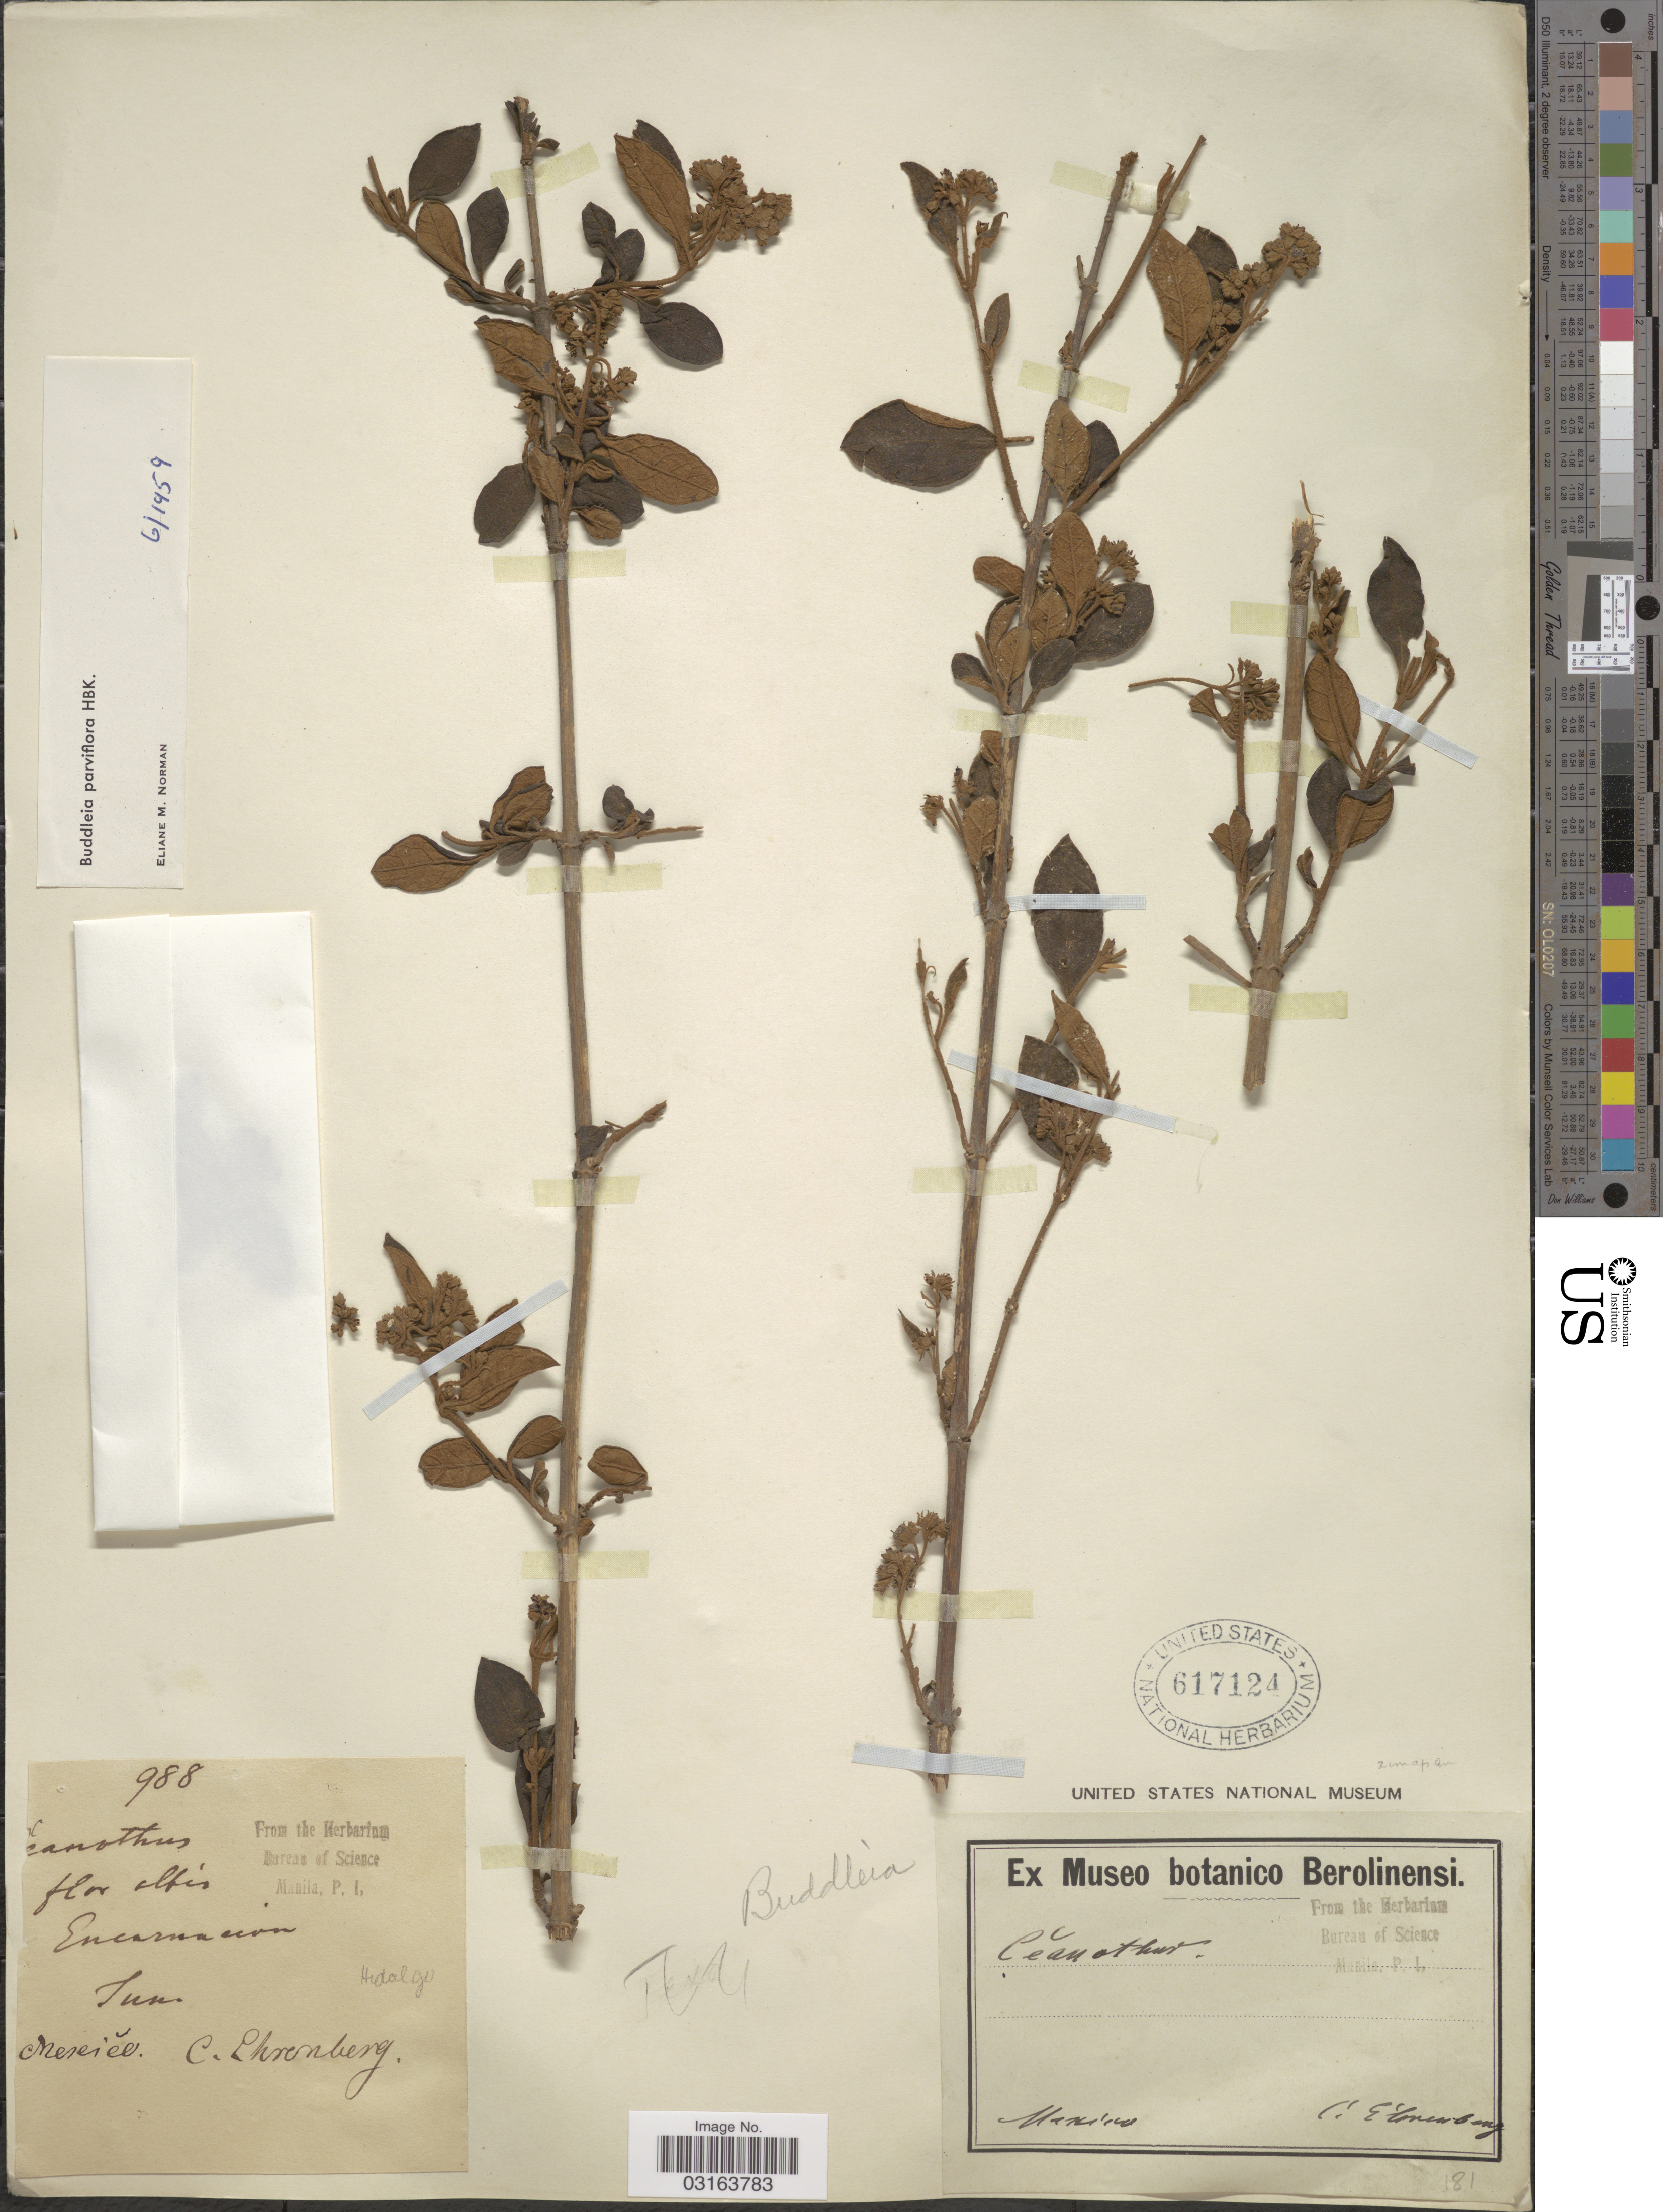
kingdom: Plantae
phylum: Tracheophyta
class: Magnoliopsida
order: Lamiales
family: Scrophulariaceae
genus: Buddleja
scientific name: Buddleja parviflora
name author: Kunth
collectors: C. G. Ehrenberg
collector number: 988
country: Mexico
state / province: Hidalgo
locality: Encarnacion.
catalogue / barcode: US 617124